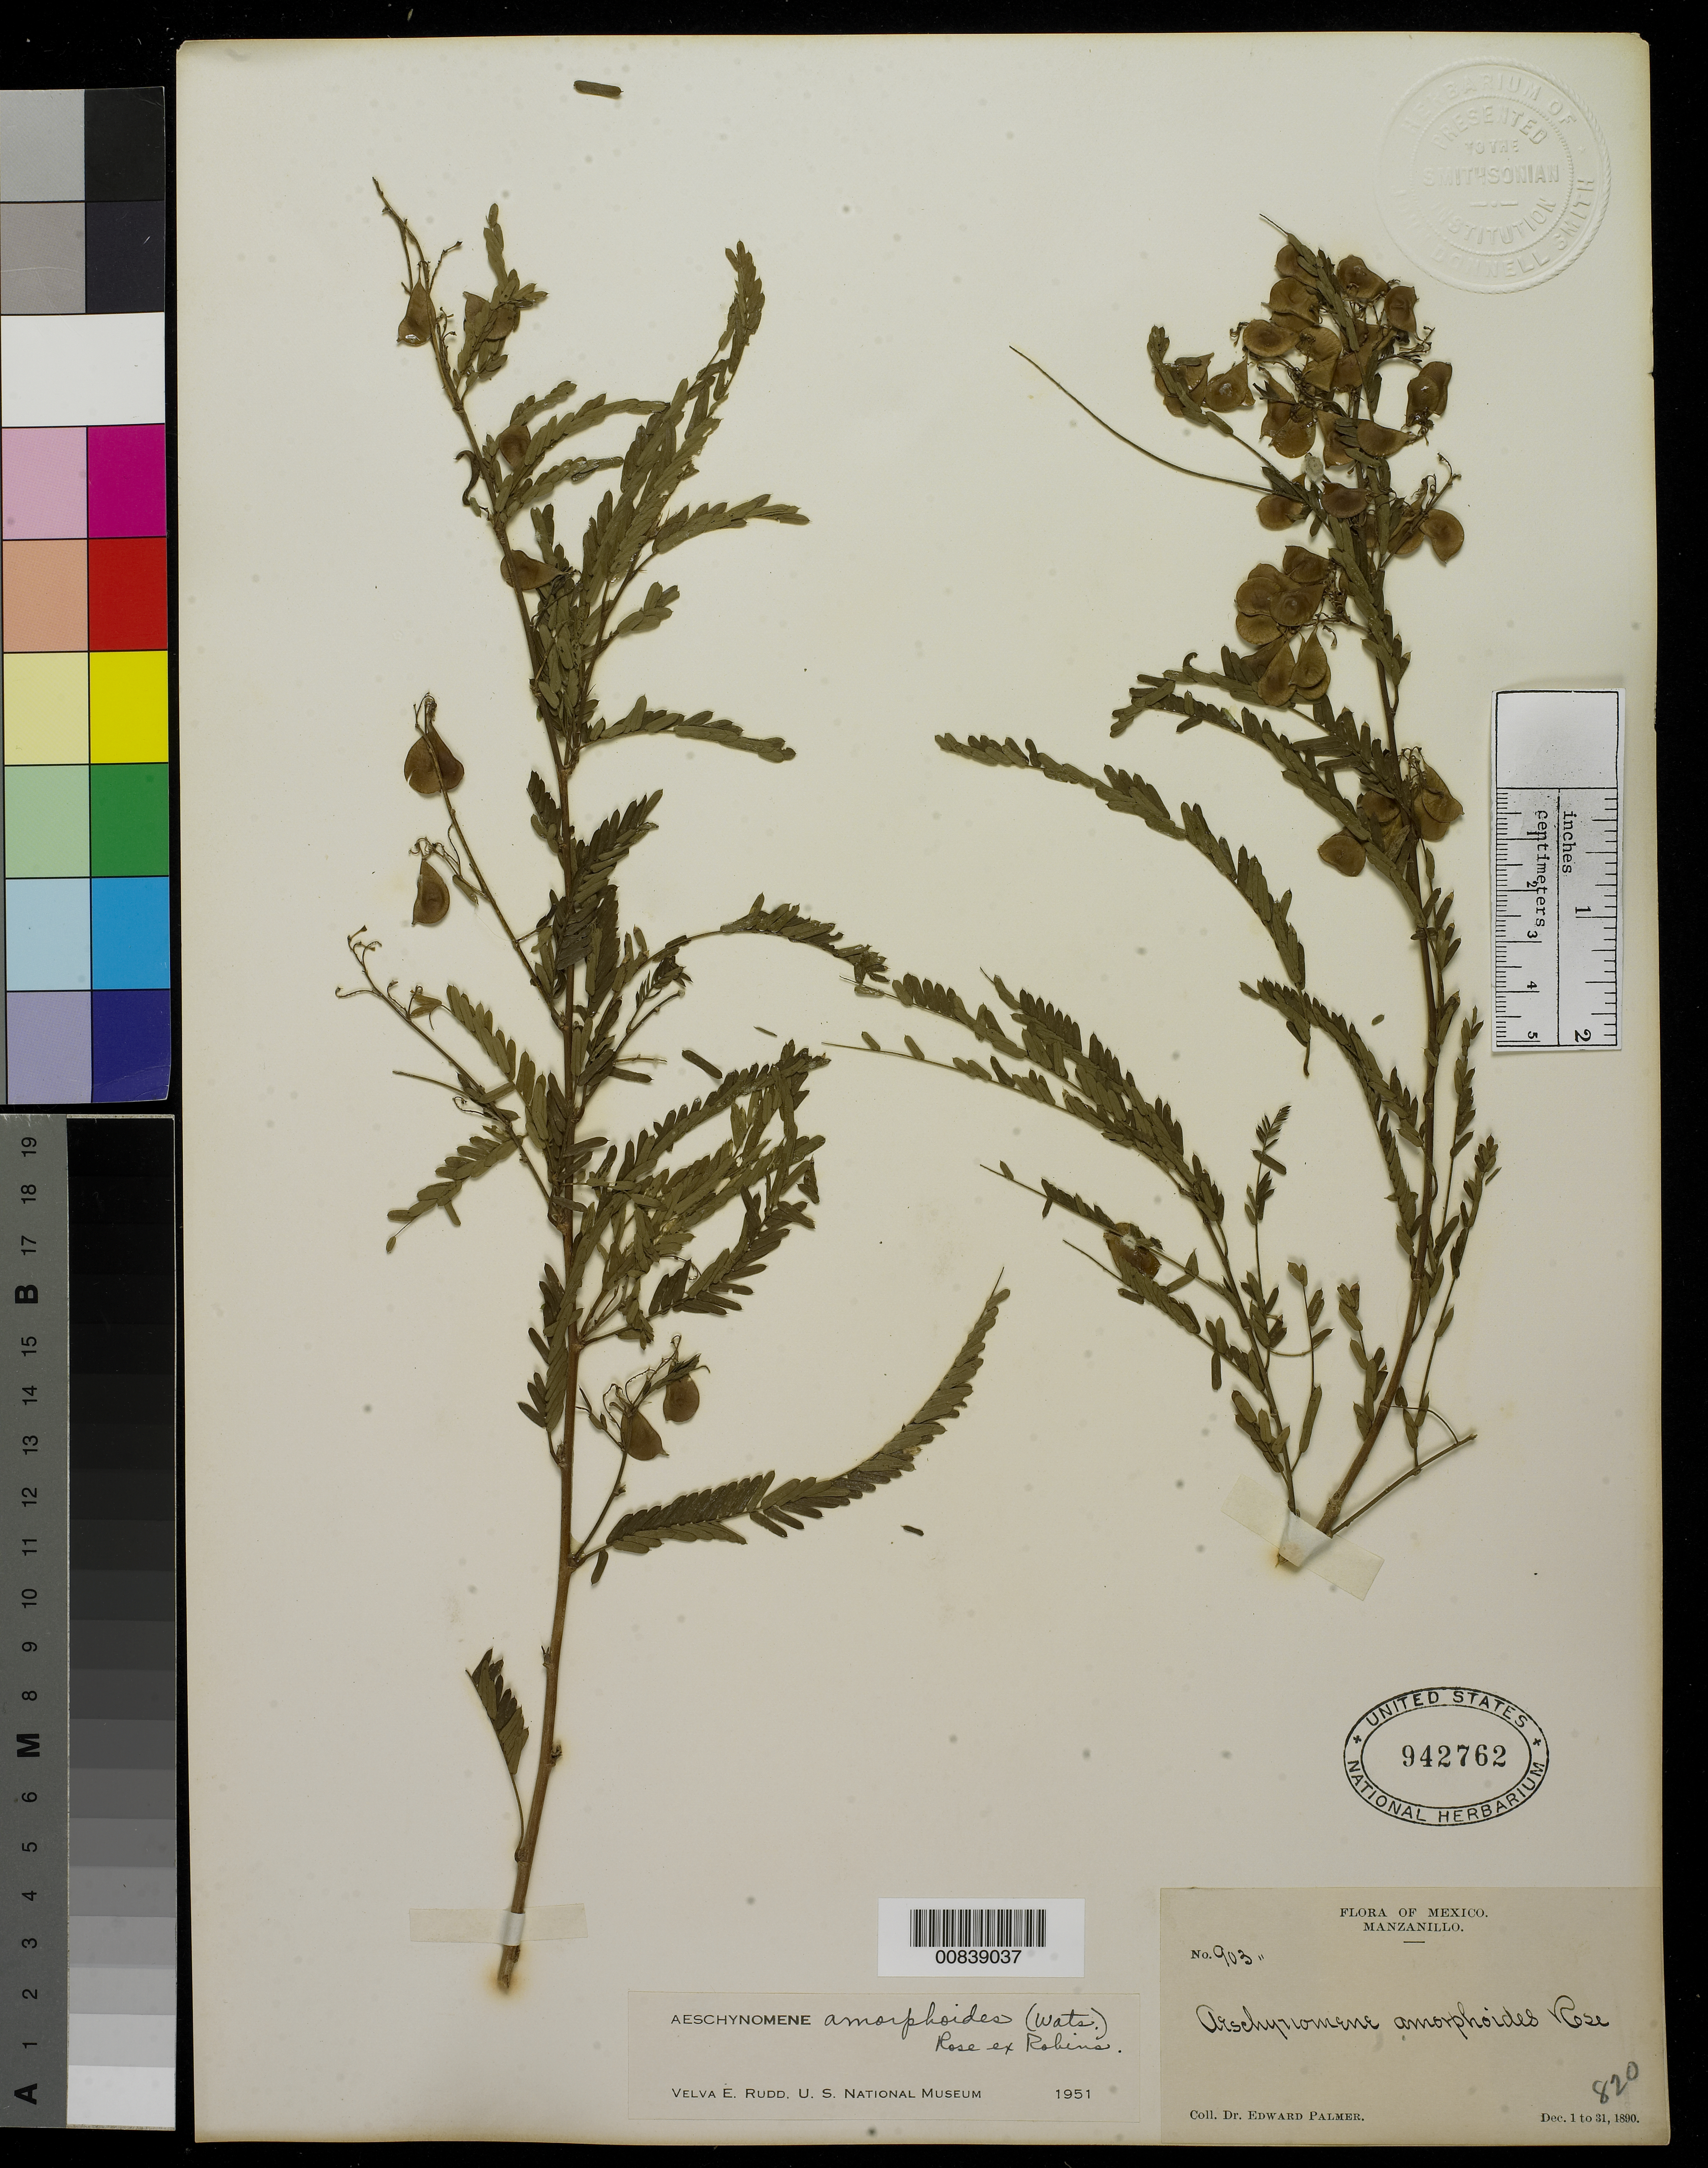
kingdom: Plantae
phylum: Tracheophyta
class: Magnoliopsida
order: Fabales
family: Fabaceae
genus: Aeschynomene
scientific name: Aeschynomene amorphoides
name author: (S. Watson) Rose ex B.L. Rob.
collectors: E. Palmer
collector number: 903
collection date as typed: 01 Dec 1890 to 31 Dec 1890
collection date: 1890-12-01/1890-12-31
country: Mexico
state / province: Colima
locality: Manzanillo, Colima.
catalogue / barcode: US 942762